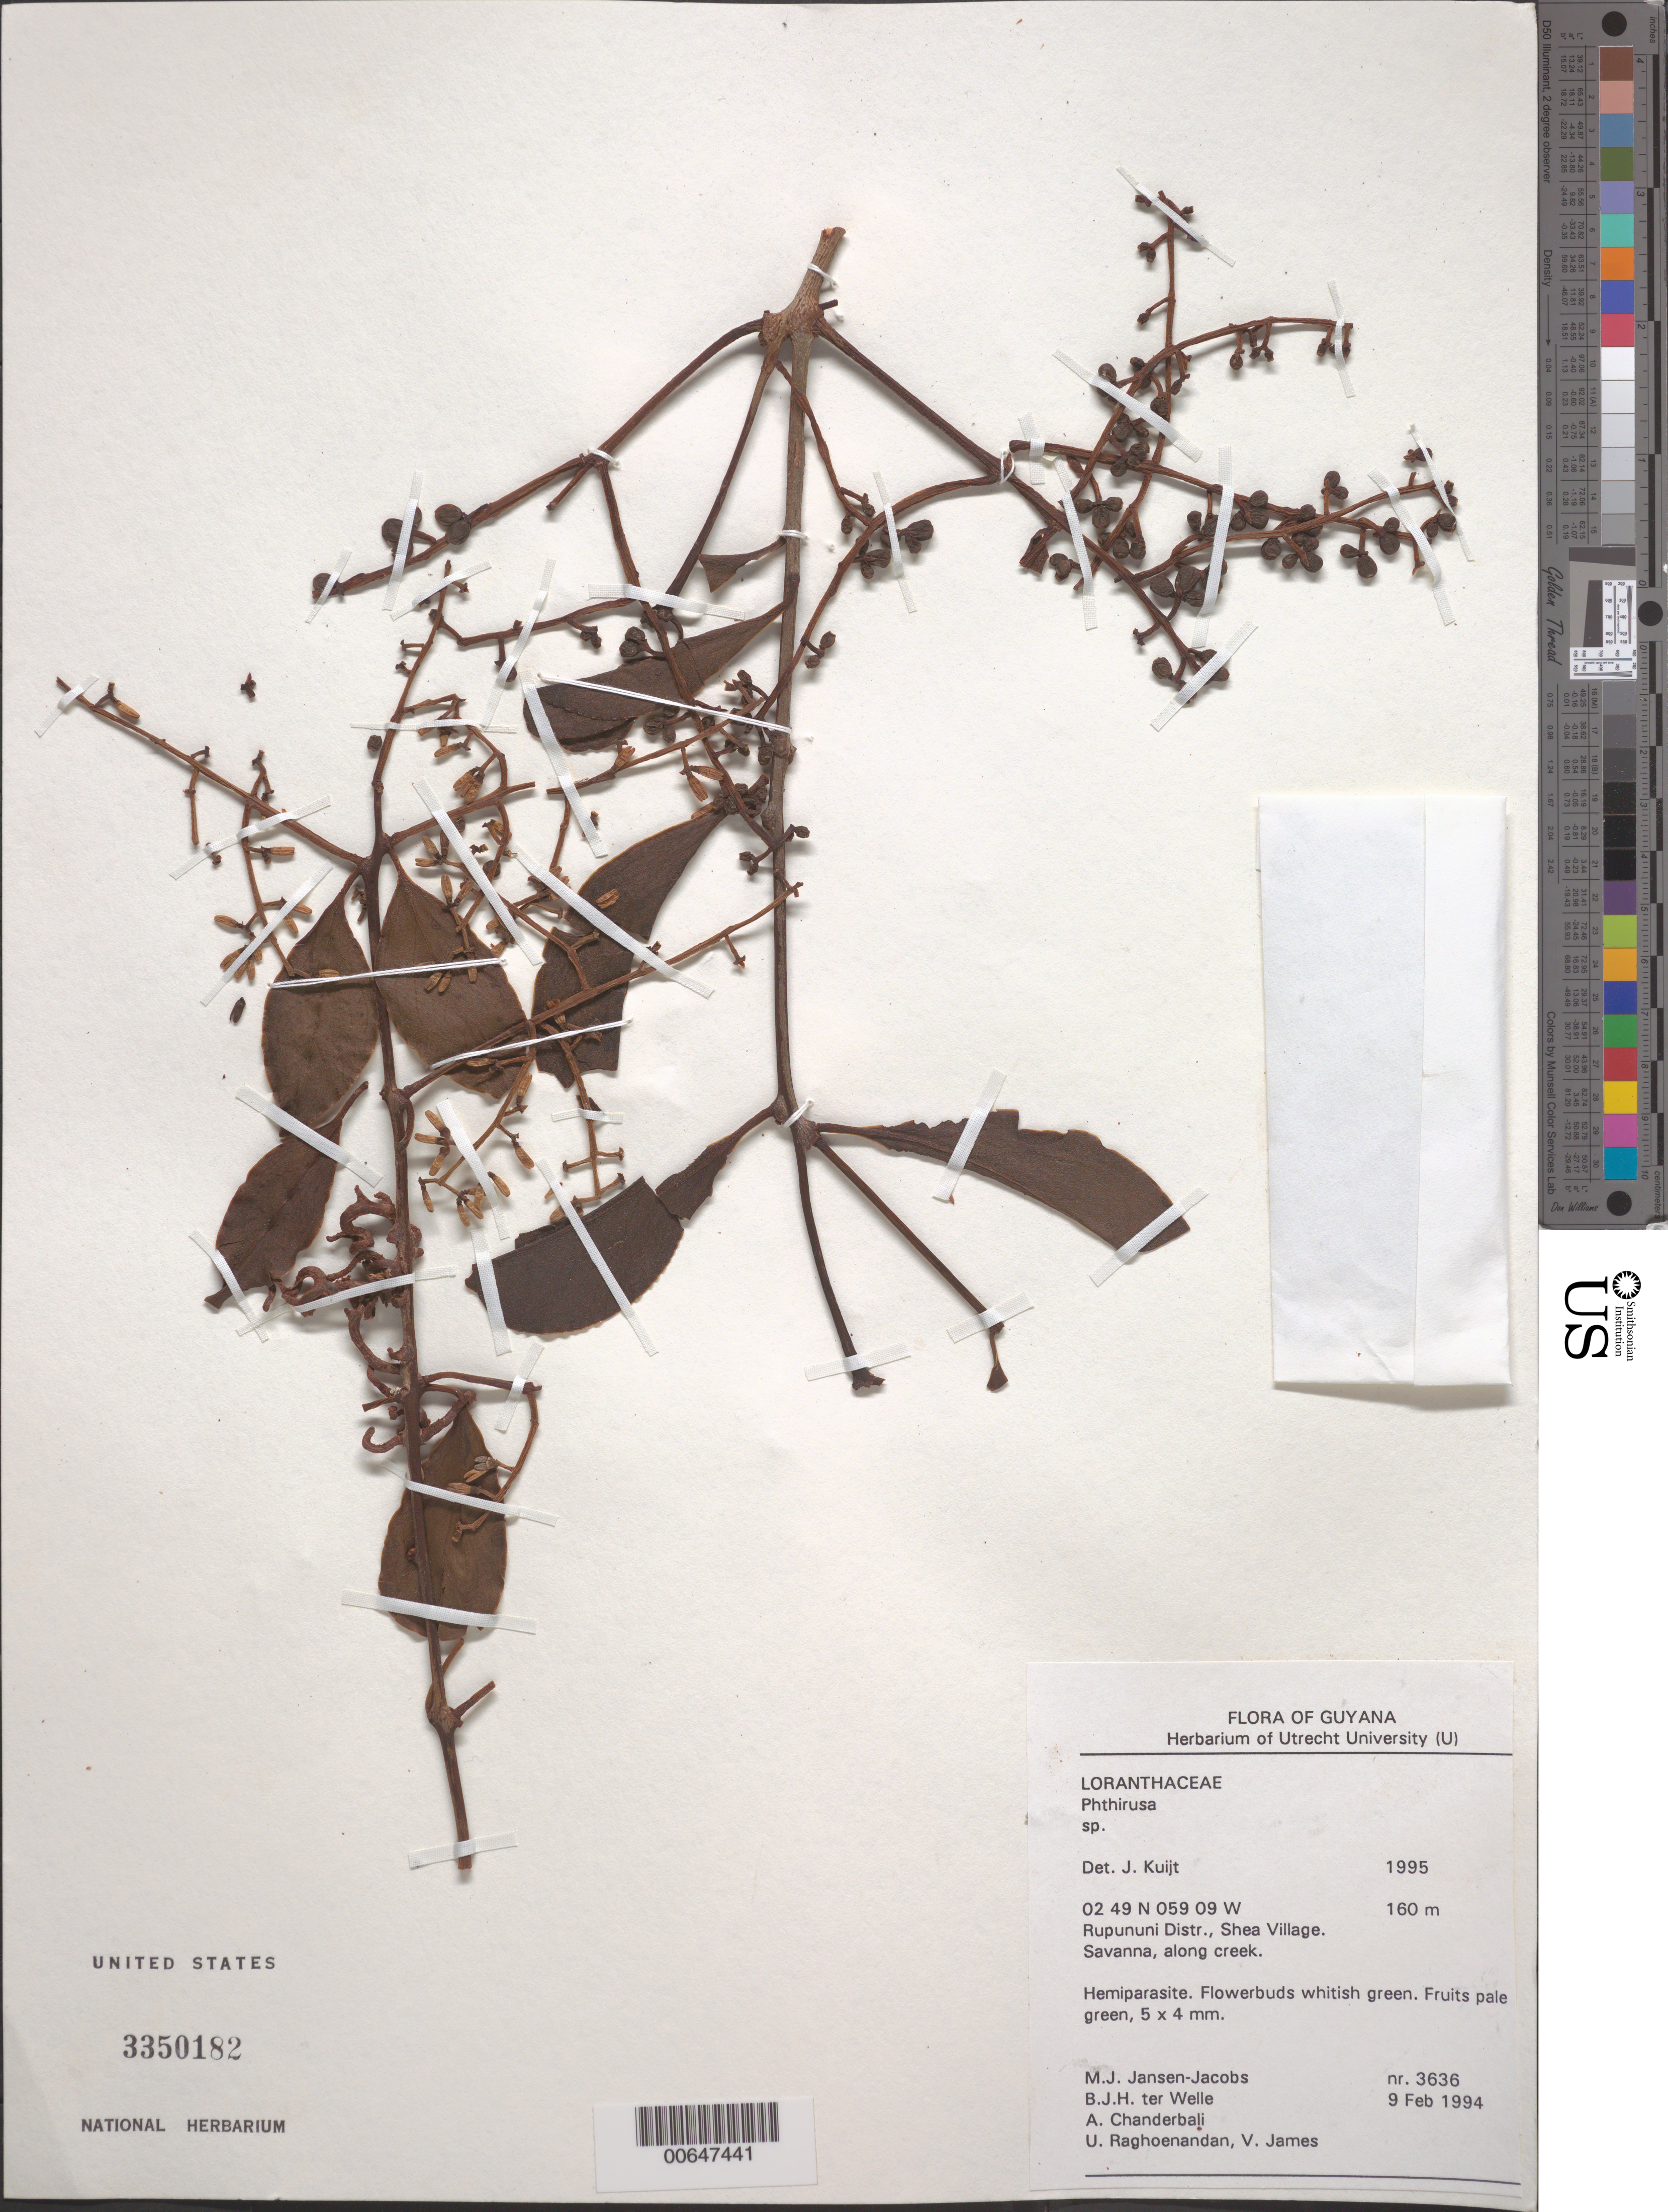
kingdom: Plantae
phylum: Tracheophyta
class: Magnoliopsida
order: Santalales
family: Loranthaceae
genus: Passovia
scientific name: Passovia pedunculata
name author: (Jacq.) Kuijt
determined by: Caraballo-Ortiz, Marcos A., (MISS), University of Mississippi (UNITED STATES)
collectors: M. J. Jansen-Jacobs, B. Welle, A. S. Chanderbali, U. Raghoenandan & V. James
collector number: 3636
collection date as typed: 9-Feb-94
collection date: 1994-02-09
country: Guyana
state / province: U. Takutu-U. Essequibo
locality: Shea Village, Rupununi Dist.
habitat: Savanna along creek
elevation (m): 160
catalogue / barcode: US 3350182